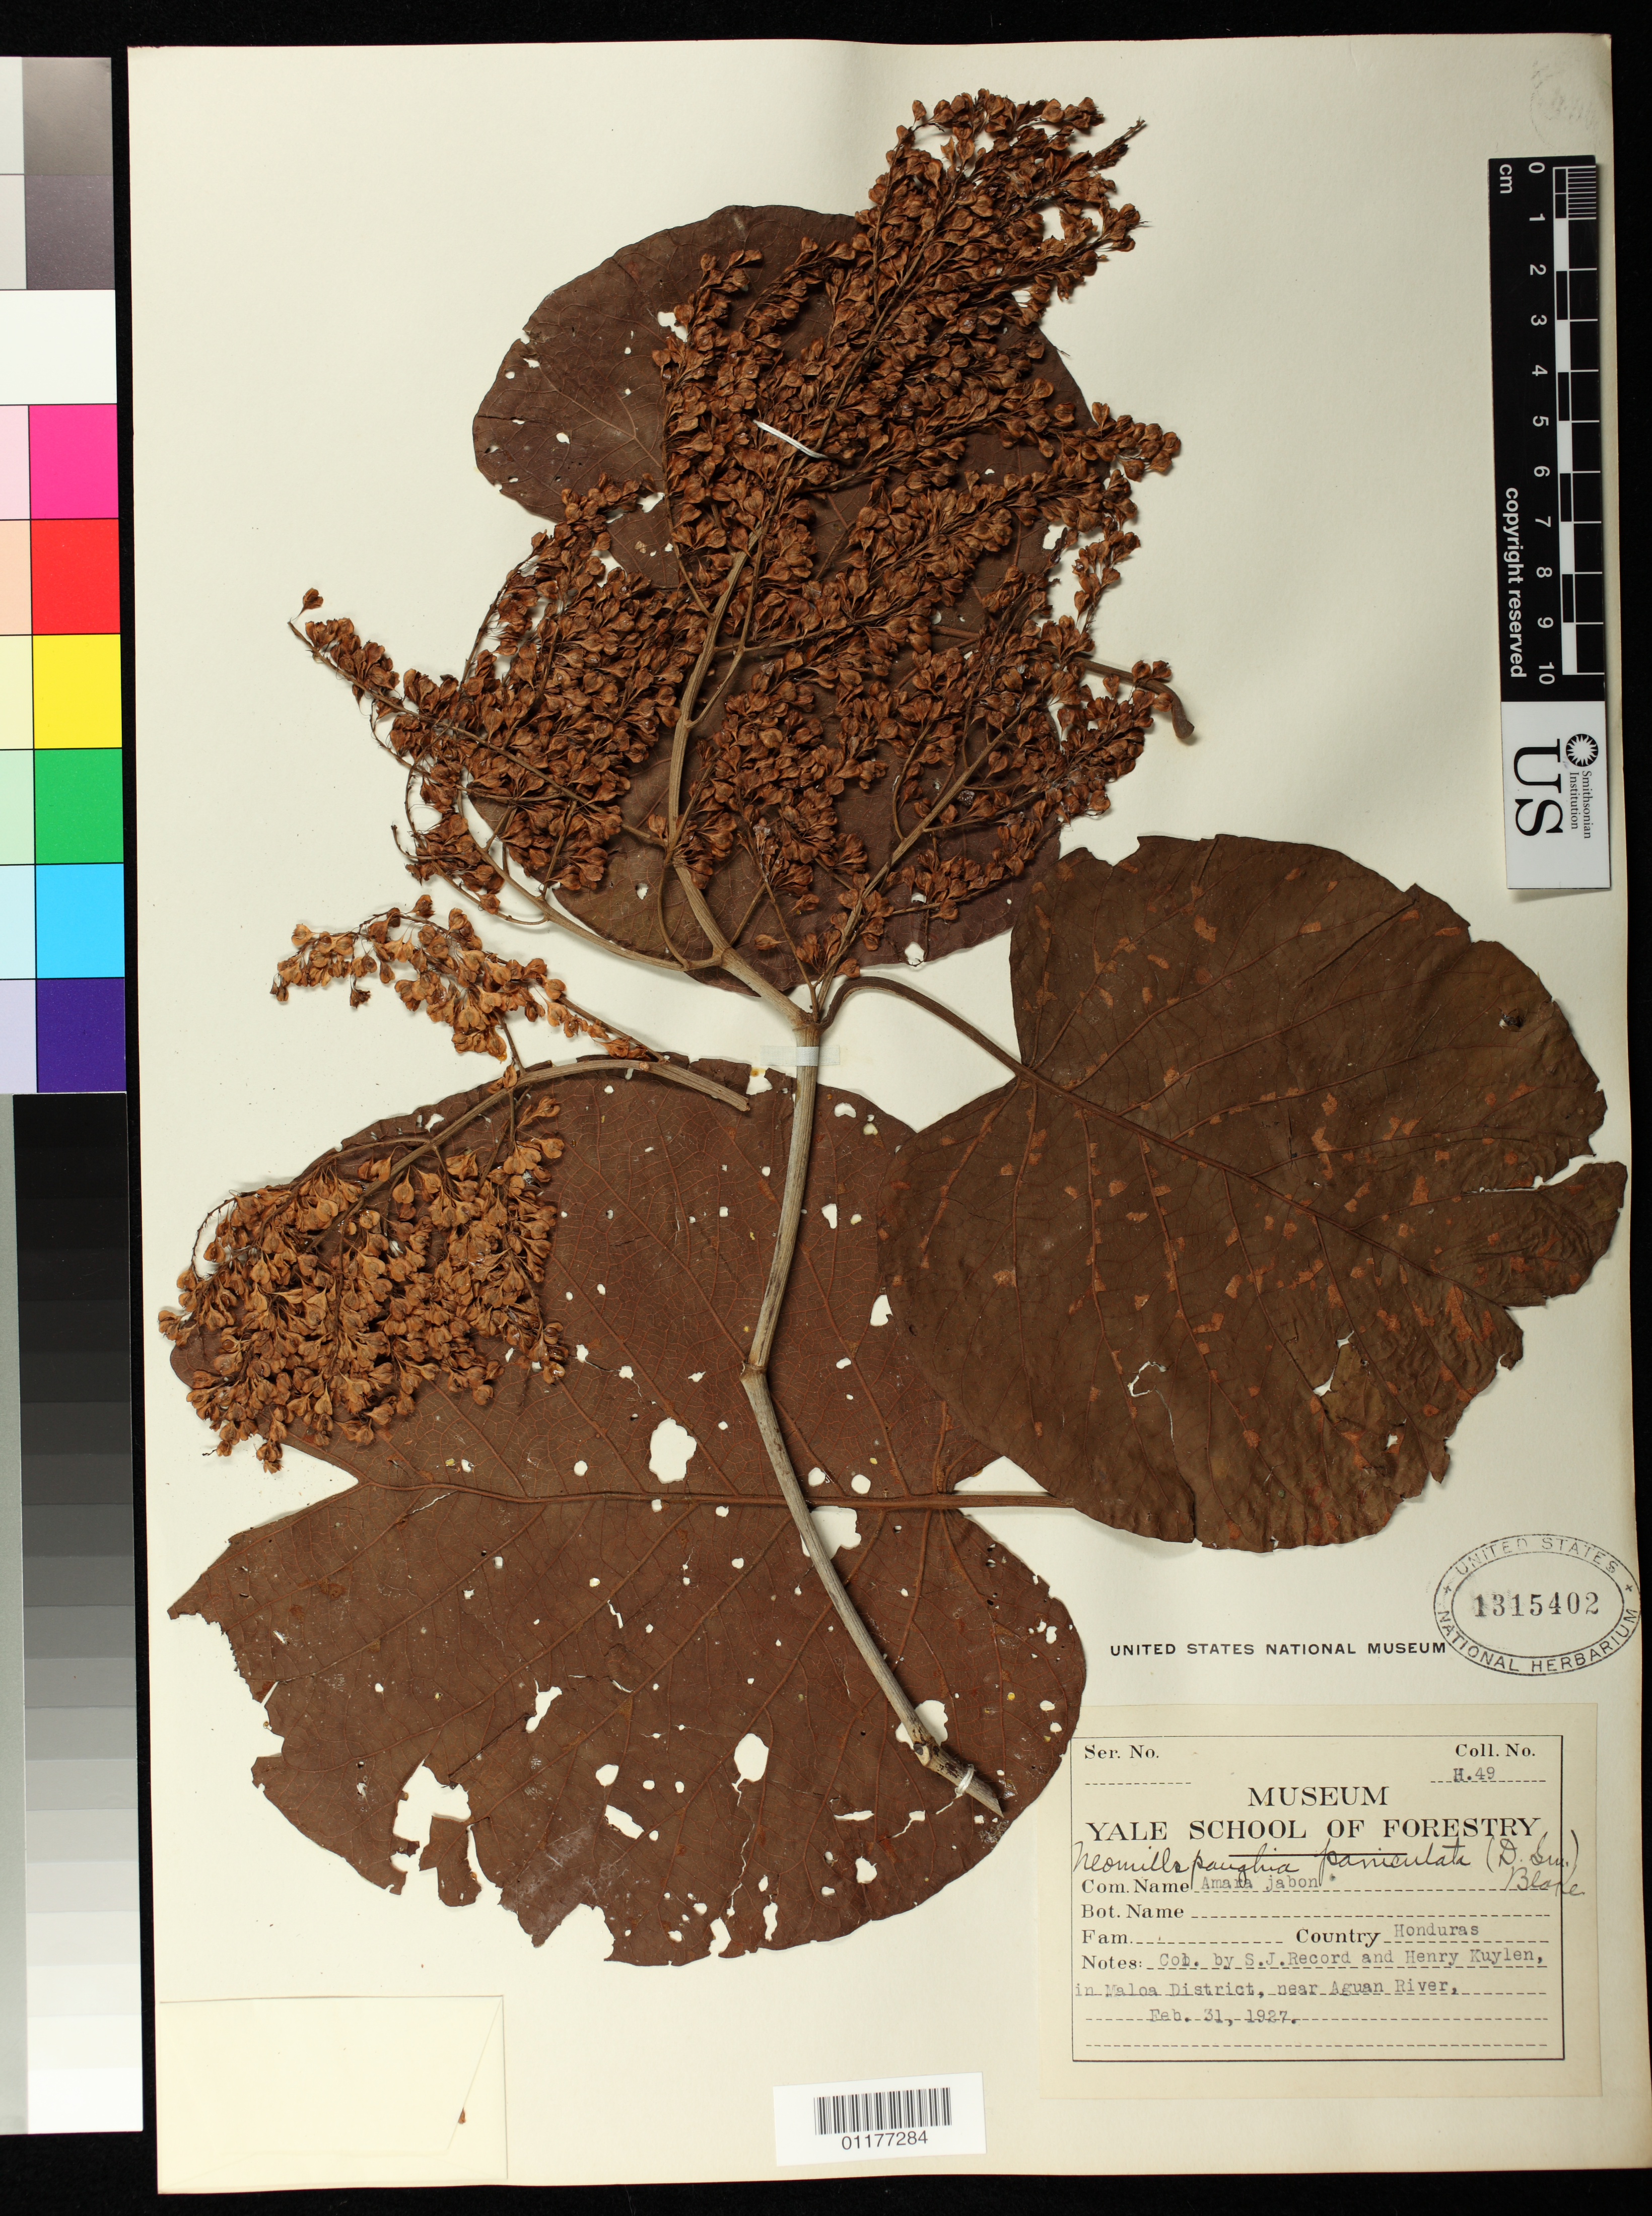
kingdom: Plantae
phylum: Tracheophyta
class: Magnoliopsida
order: Caryophyllales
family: Polygonaceae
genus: Neomillspaughia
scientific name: Neomillspaughia paniculata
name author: (Donn. Sm.) S.F. Blake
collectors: S. J. Record & H. Kuylen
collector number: H 49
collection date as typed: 31 Feb 1927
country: Honduras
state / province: Yoro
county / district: Maloa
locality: Neaer Aguan River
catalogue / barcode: US 1315402